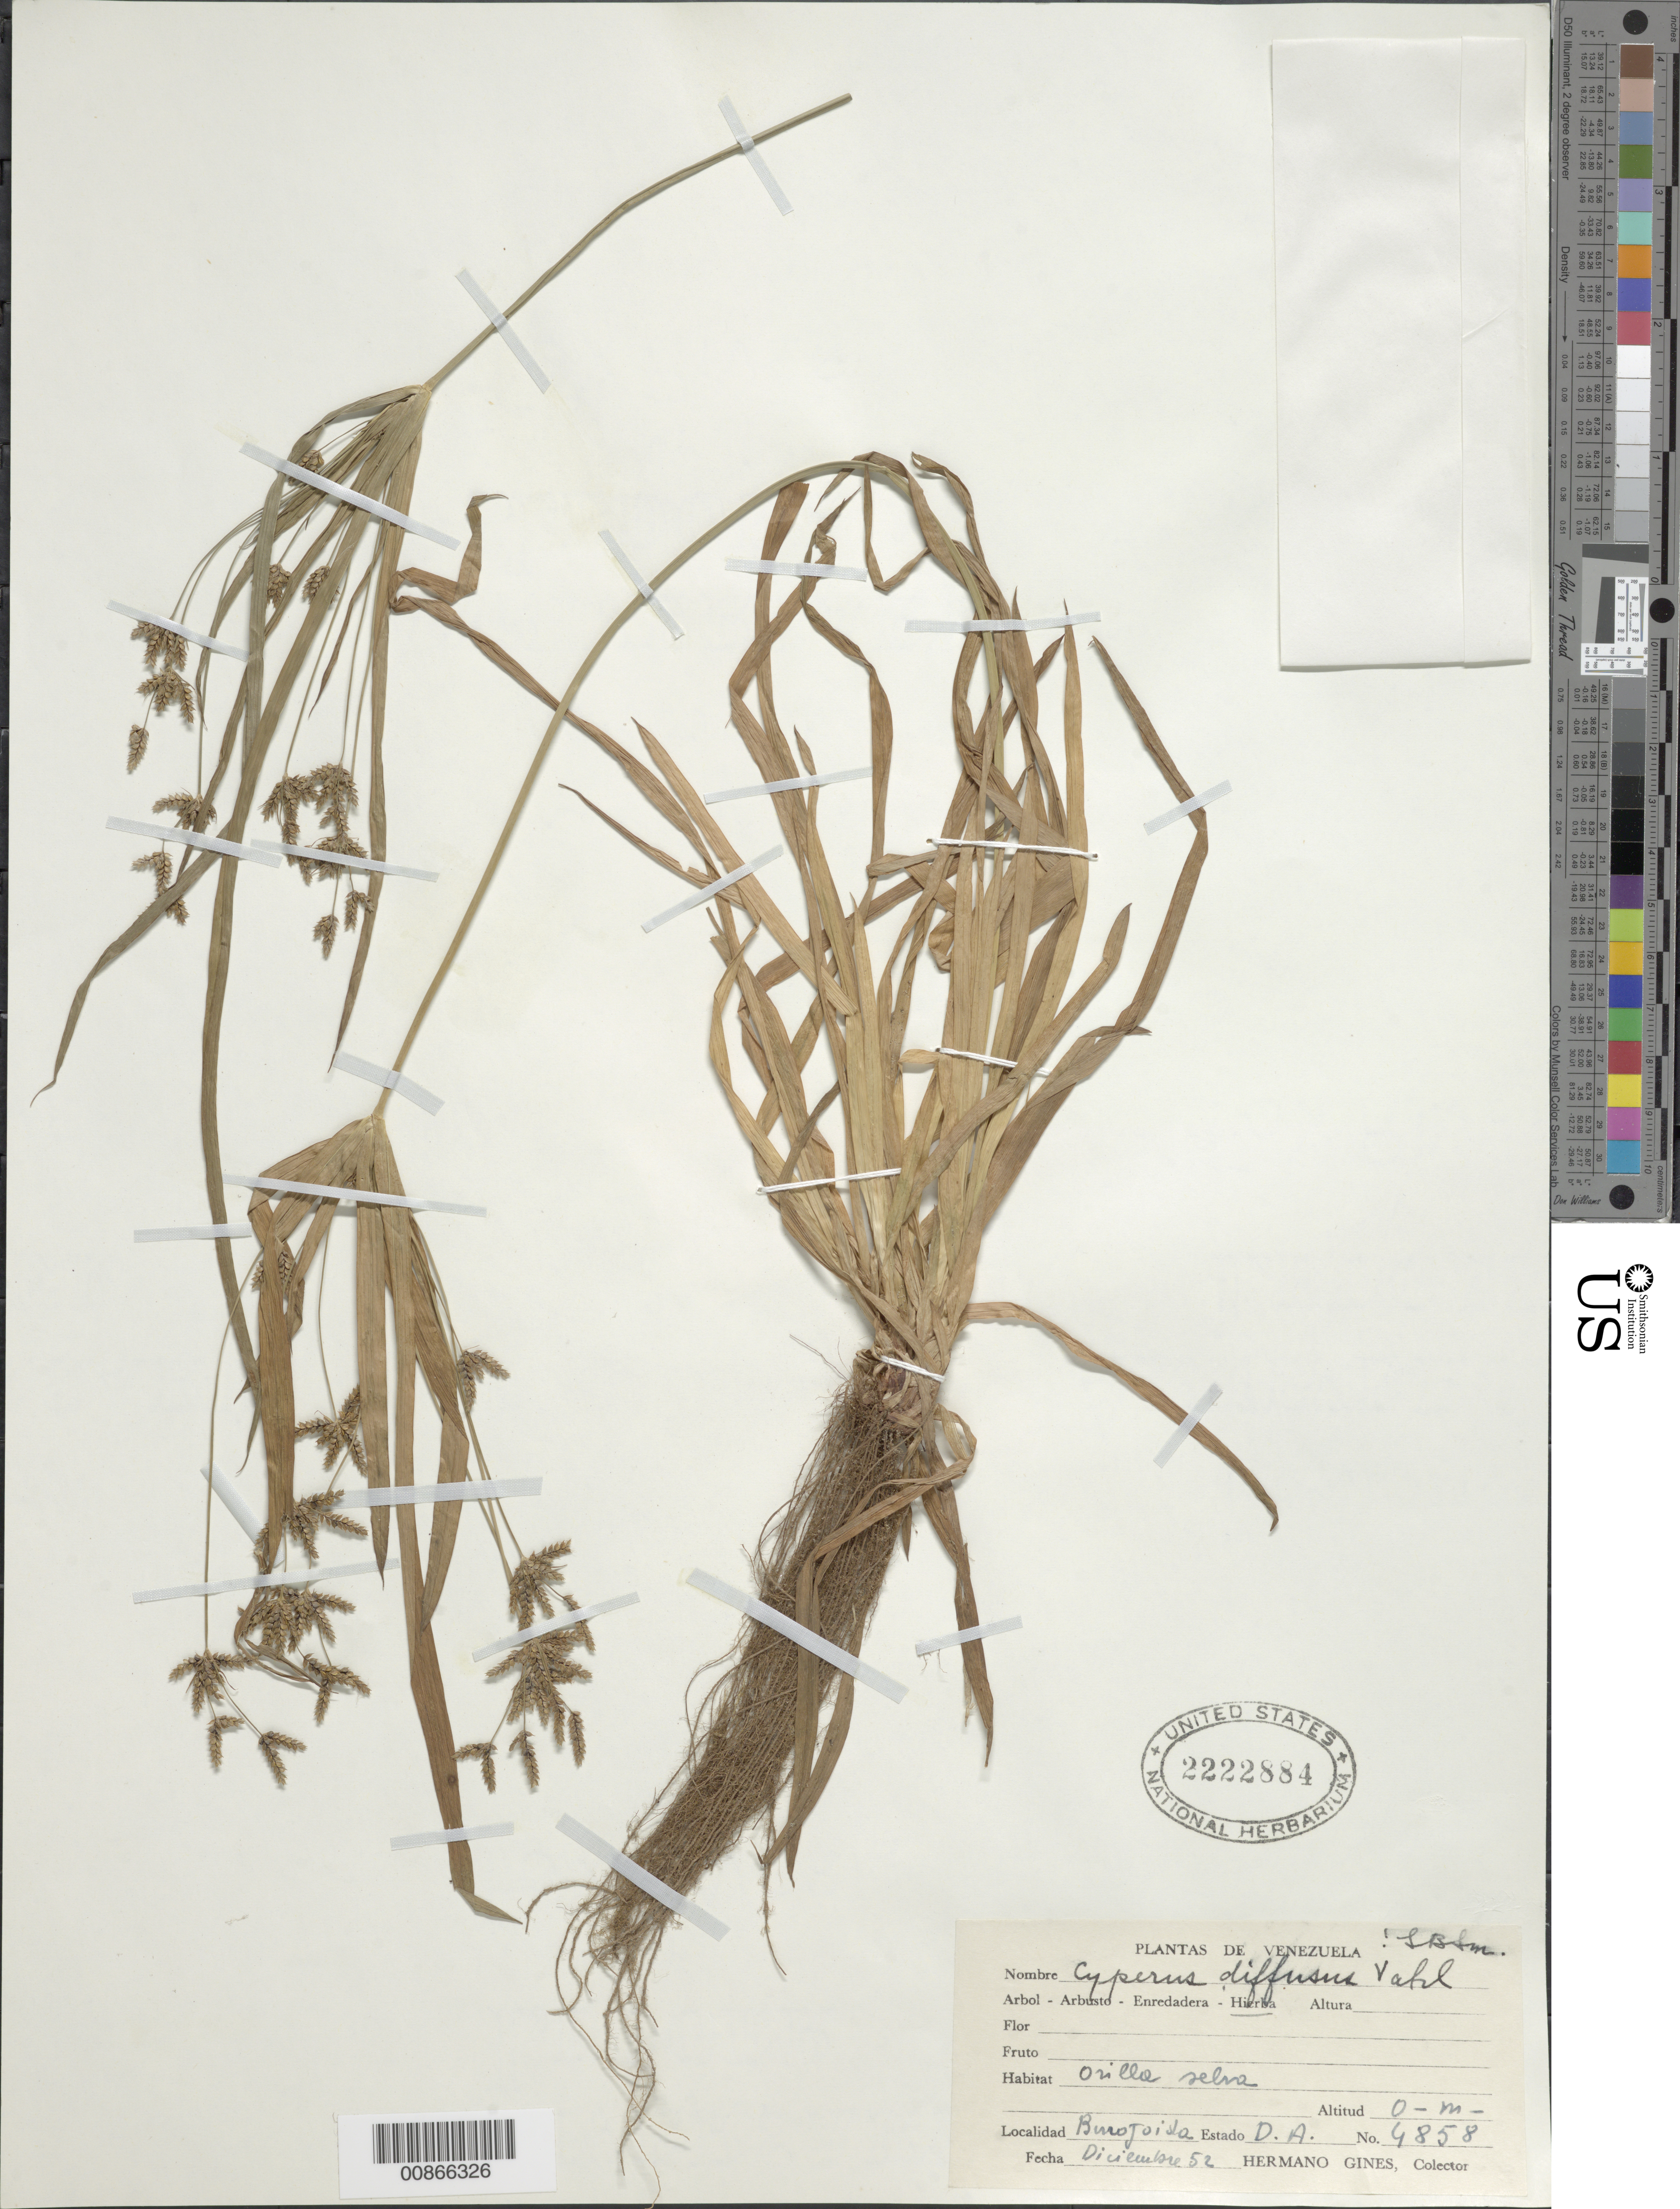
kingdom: Plantae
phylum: Tracheophyta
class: Liliopsida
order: Poales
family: Cyperaceae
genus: Cyperus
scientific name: Cyperus laxus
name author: Lam.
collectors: H. Gines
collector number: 4858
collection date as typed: Dec-52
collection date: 1952-12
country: Venezuela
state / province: Delta Amacuro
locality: Isla Burojoida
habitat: Edge of woods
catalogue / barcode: US 2222884